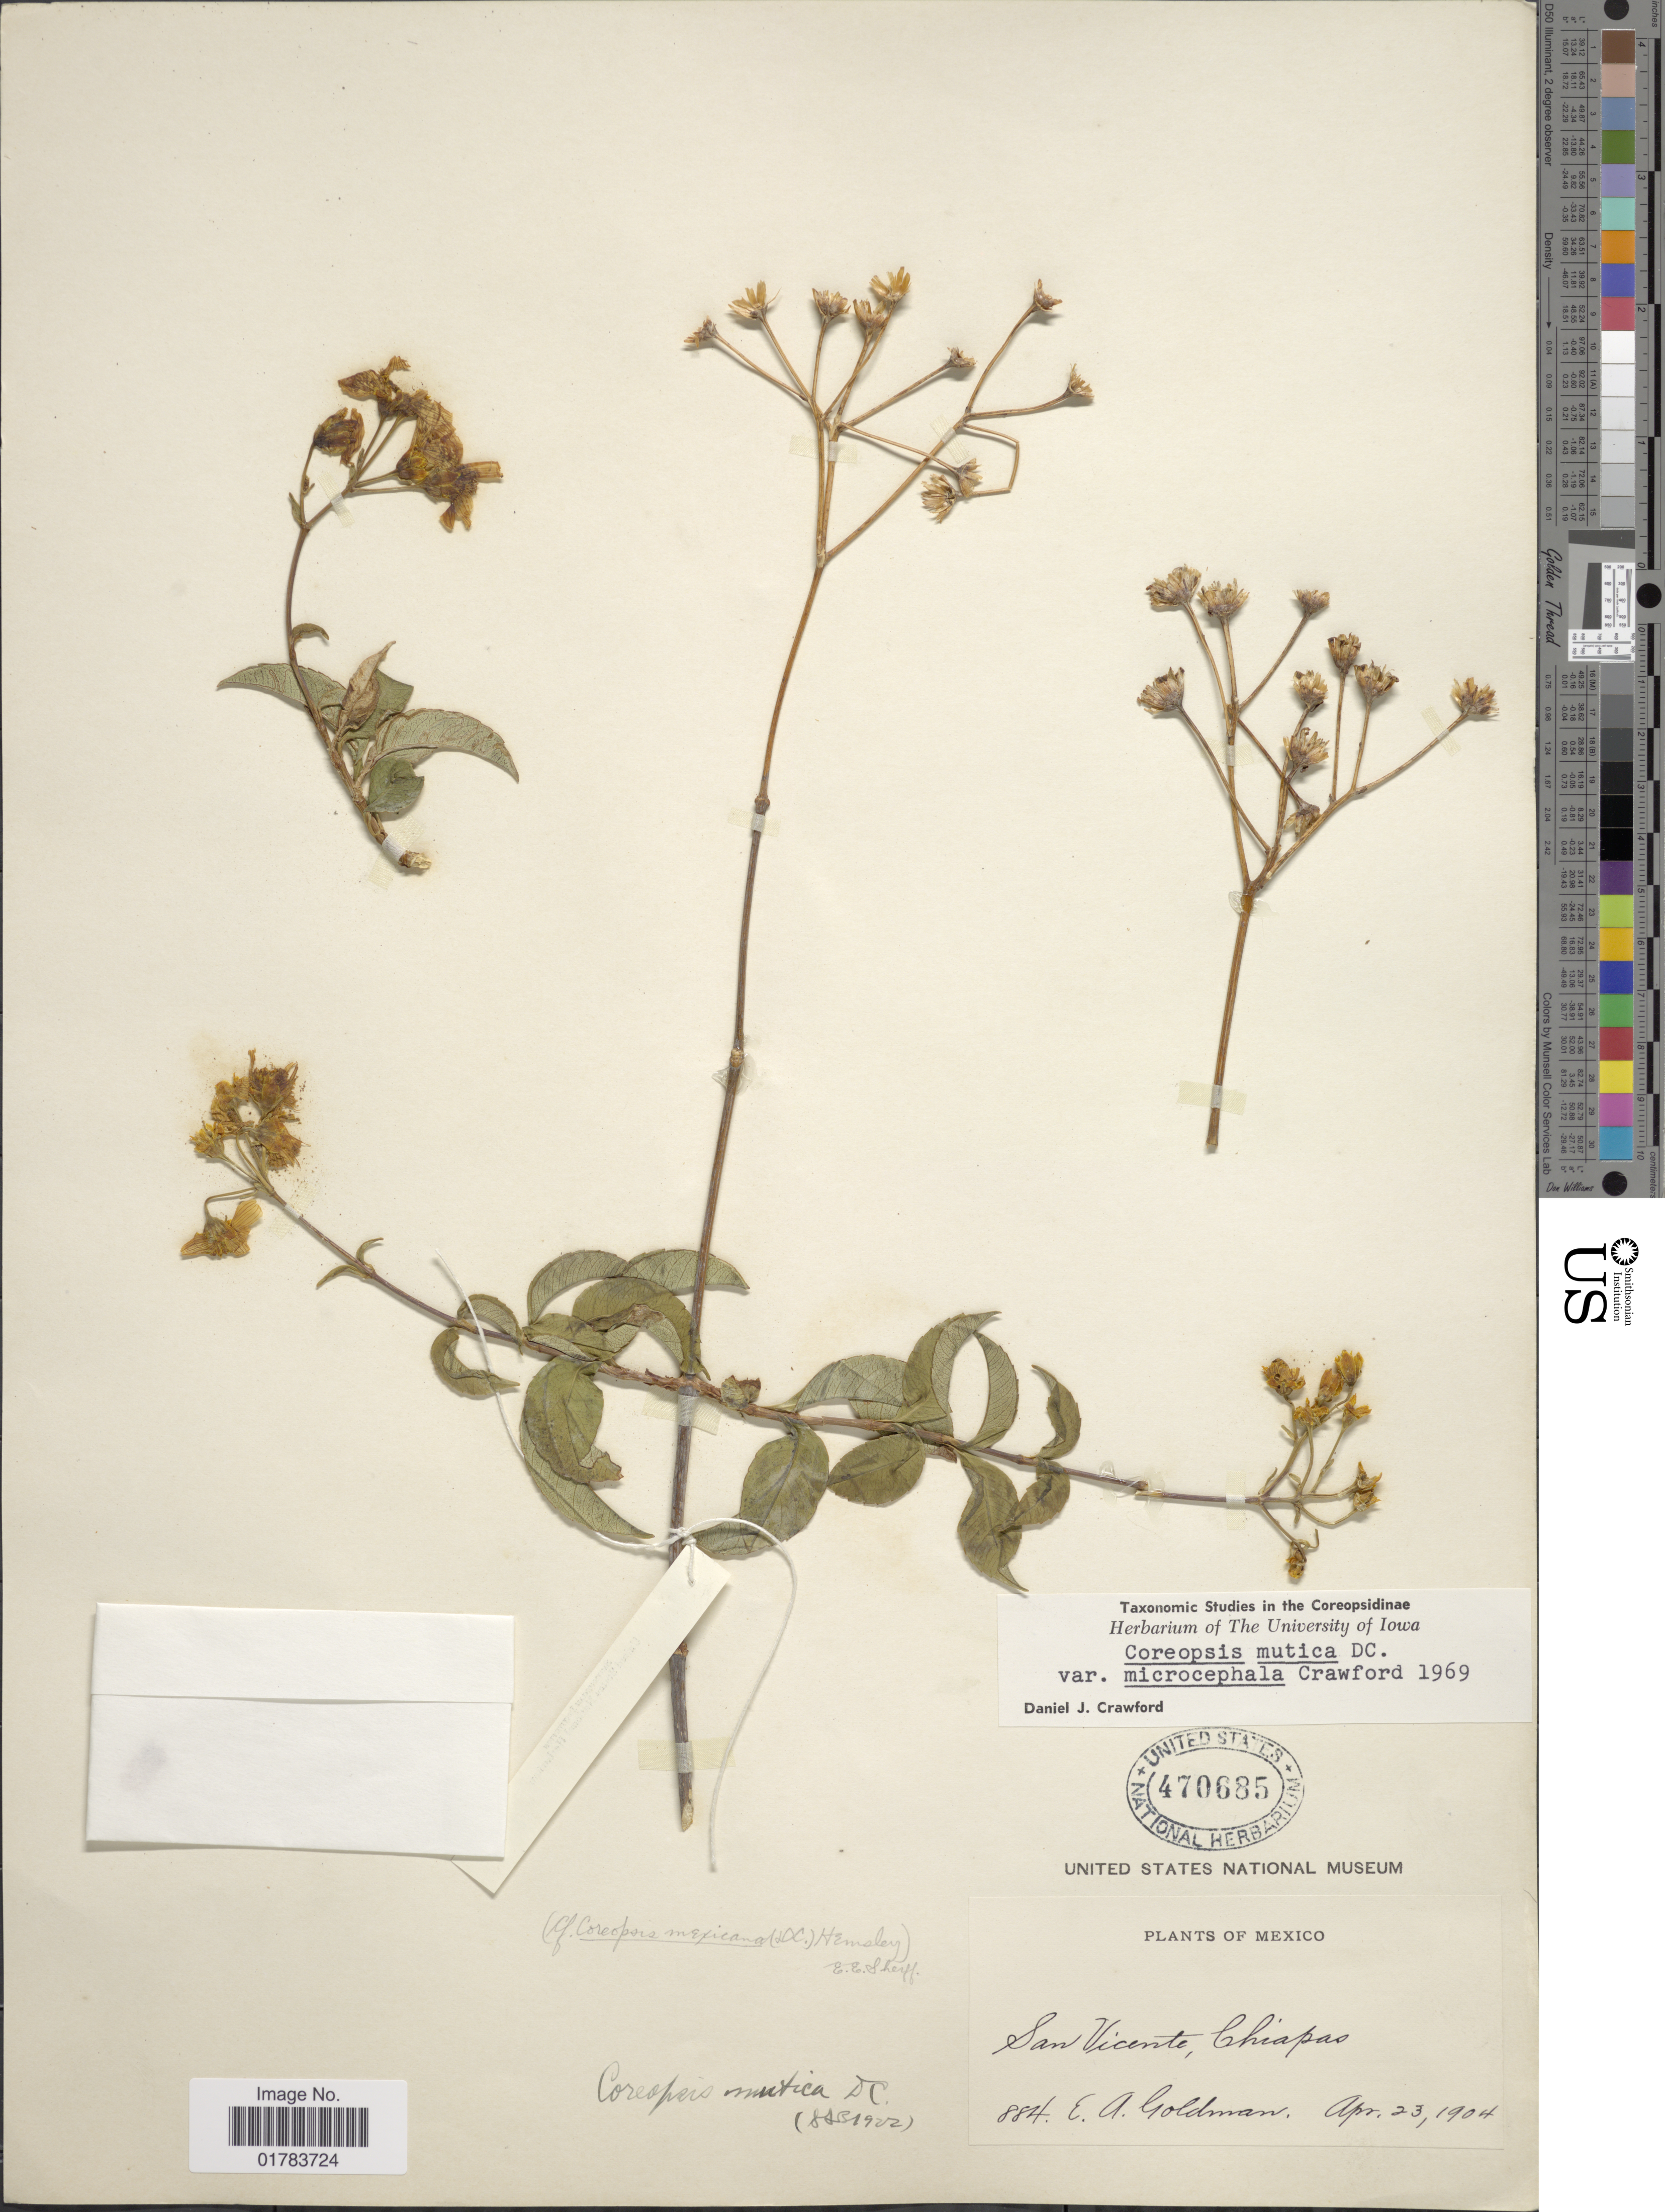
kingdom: Plantae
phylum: Tracheophyta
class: Magnoliopsida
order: Asterales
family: Asteraceae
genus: Coreopsis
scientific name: Coreopsis mutica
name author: DC.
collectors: E. A. Goldman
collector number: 884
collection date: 1904-04-23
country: Mexico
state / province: Chiapas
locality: San Vicente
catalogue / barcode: US 470685